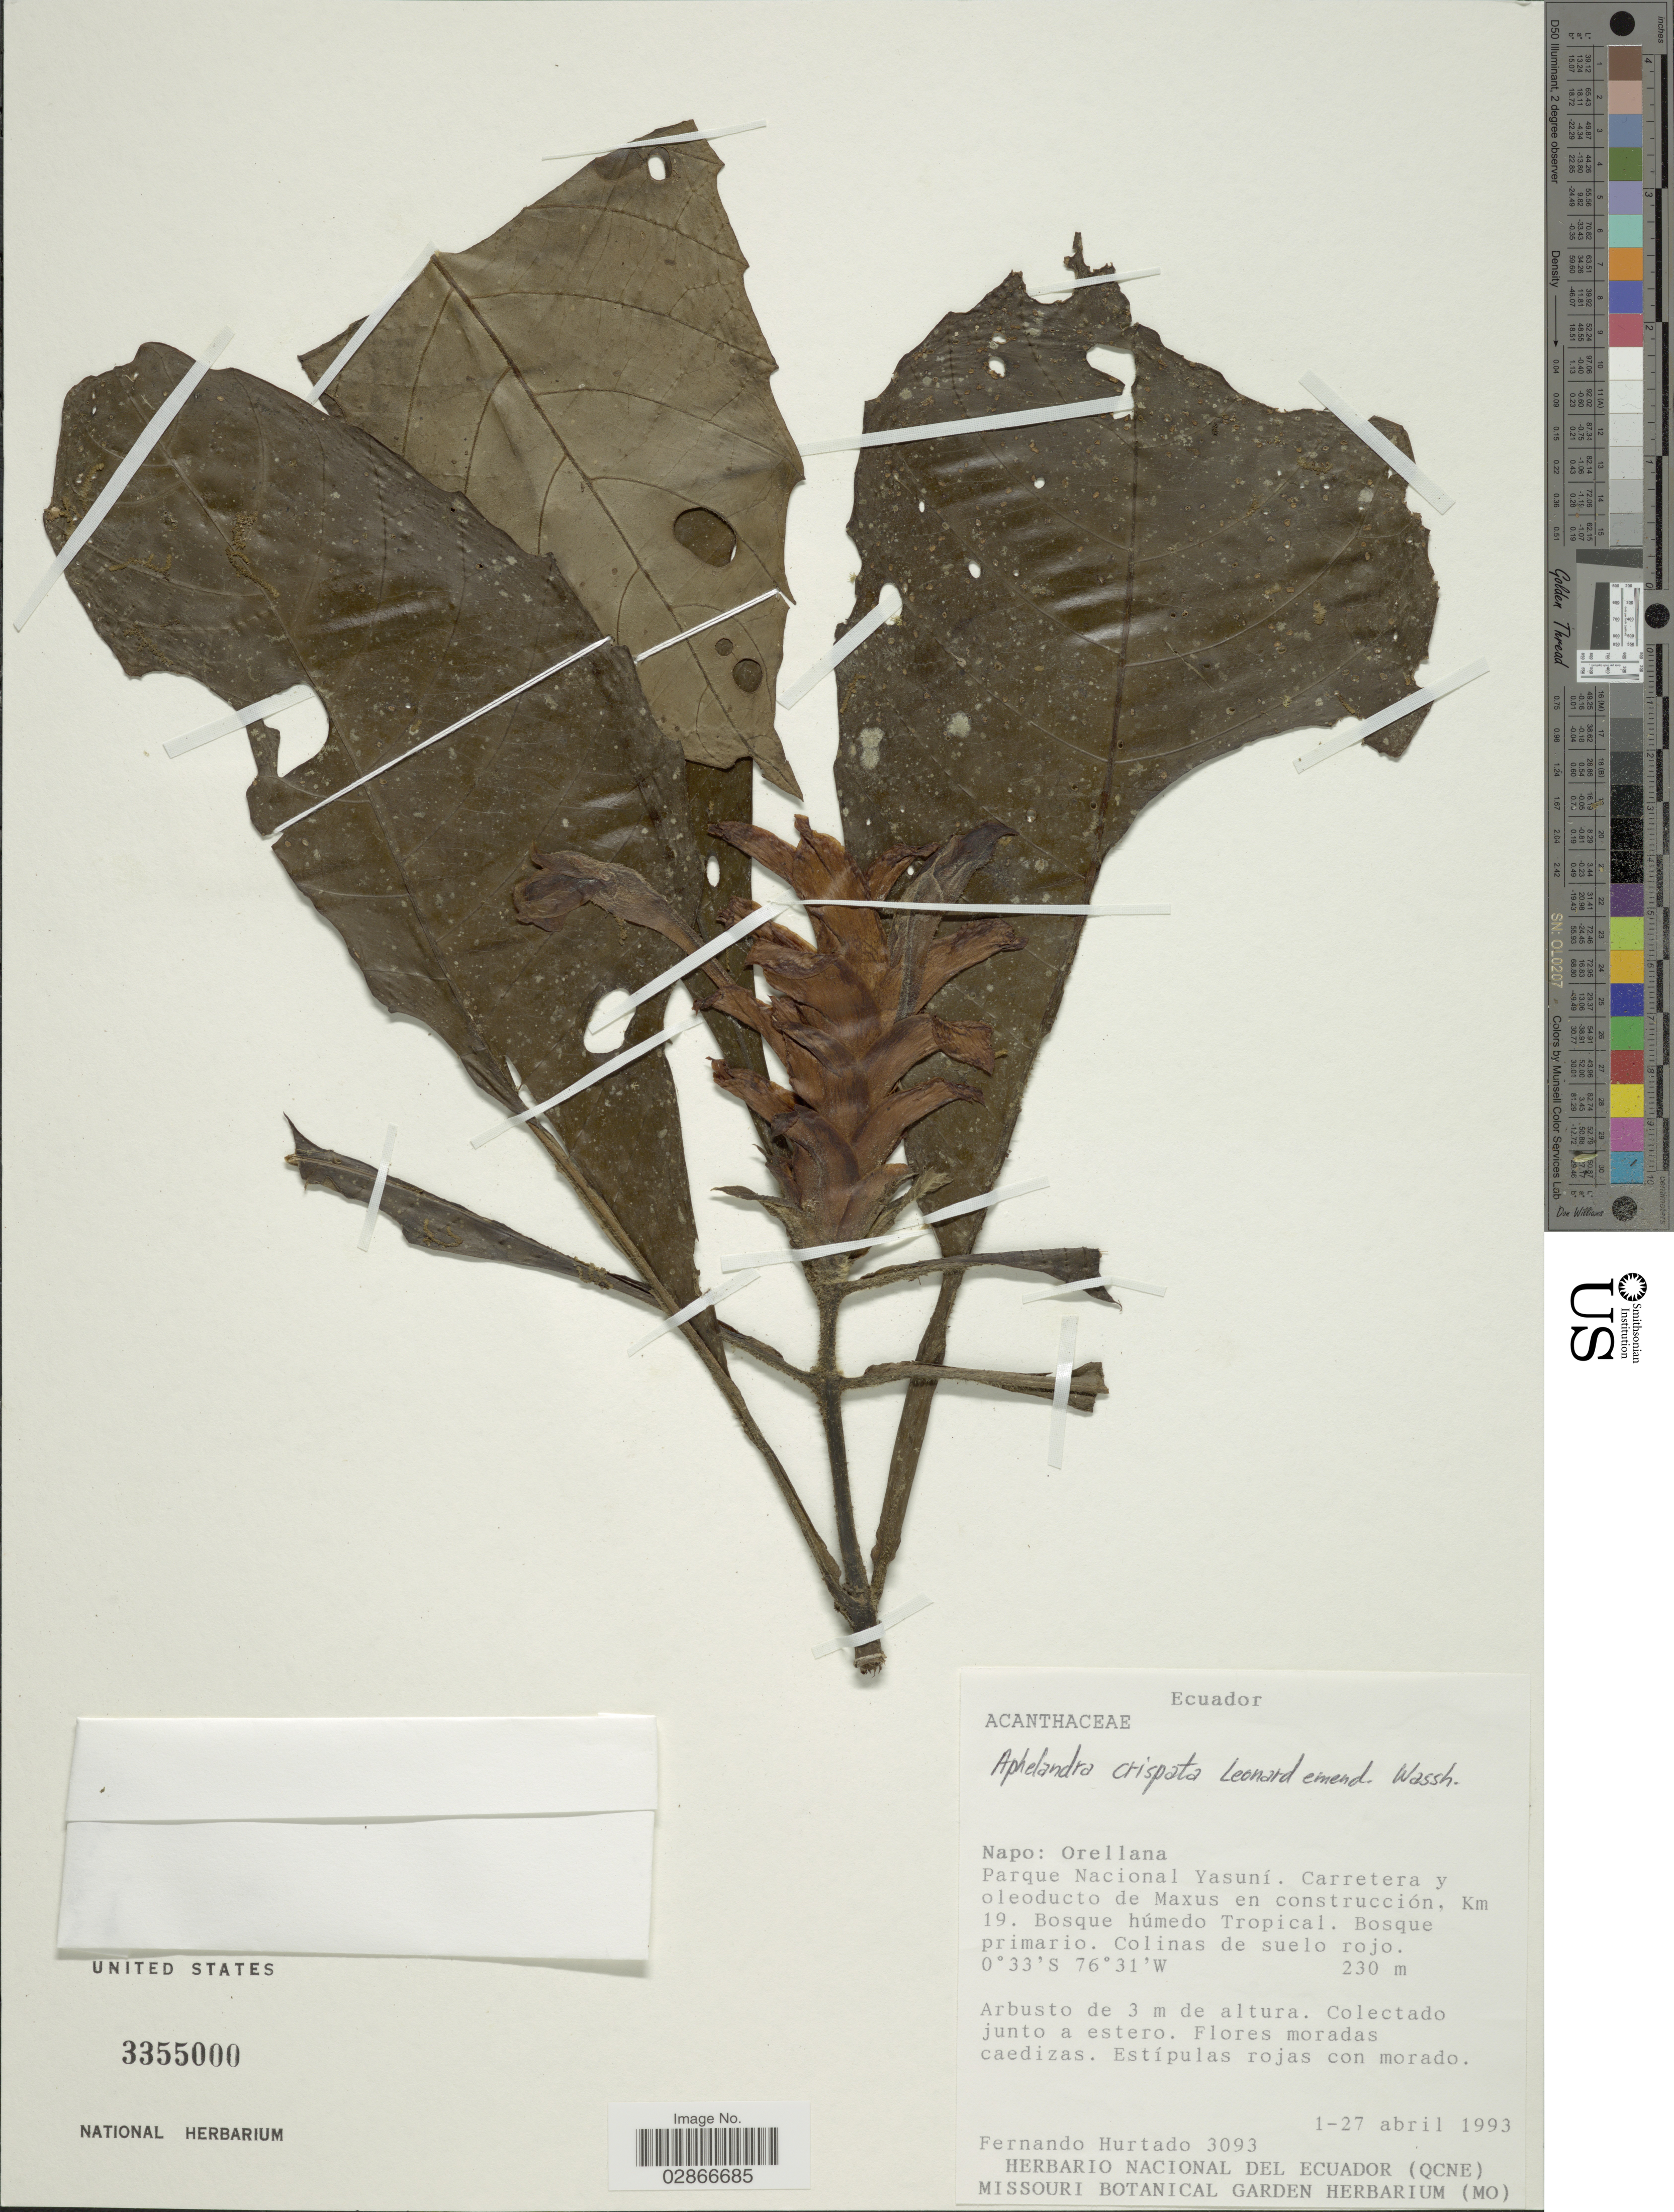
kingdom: Plantae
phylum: Tracheophyta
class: Magnoliopsida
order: Lamiales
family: Acanthaceae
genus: Aphelandra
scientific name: Aphelandra crispata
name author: Leonard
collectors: F. Hurtado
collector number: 3093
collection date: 1993-04-01/1993-04-27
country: Ecuador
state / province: Napo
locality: Orellana. Parque Nacional Yasuní. Carretera y oleoducto de Maxus en construcción, Km 19.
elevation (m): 230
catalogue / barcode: US 3355000